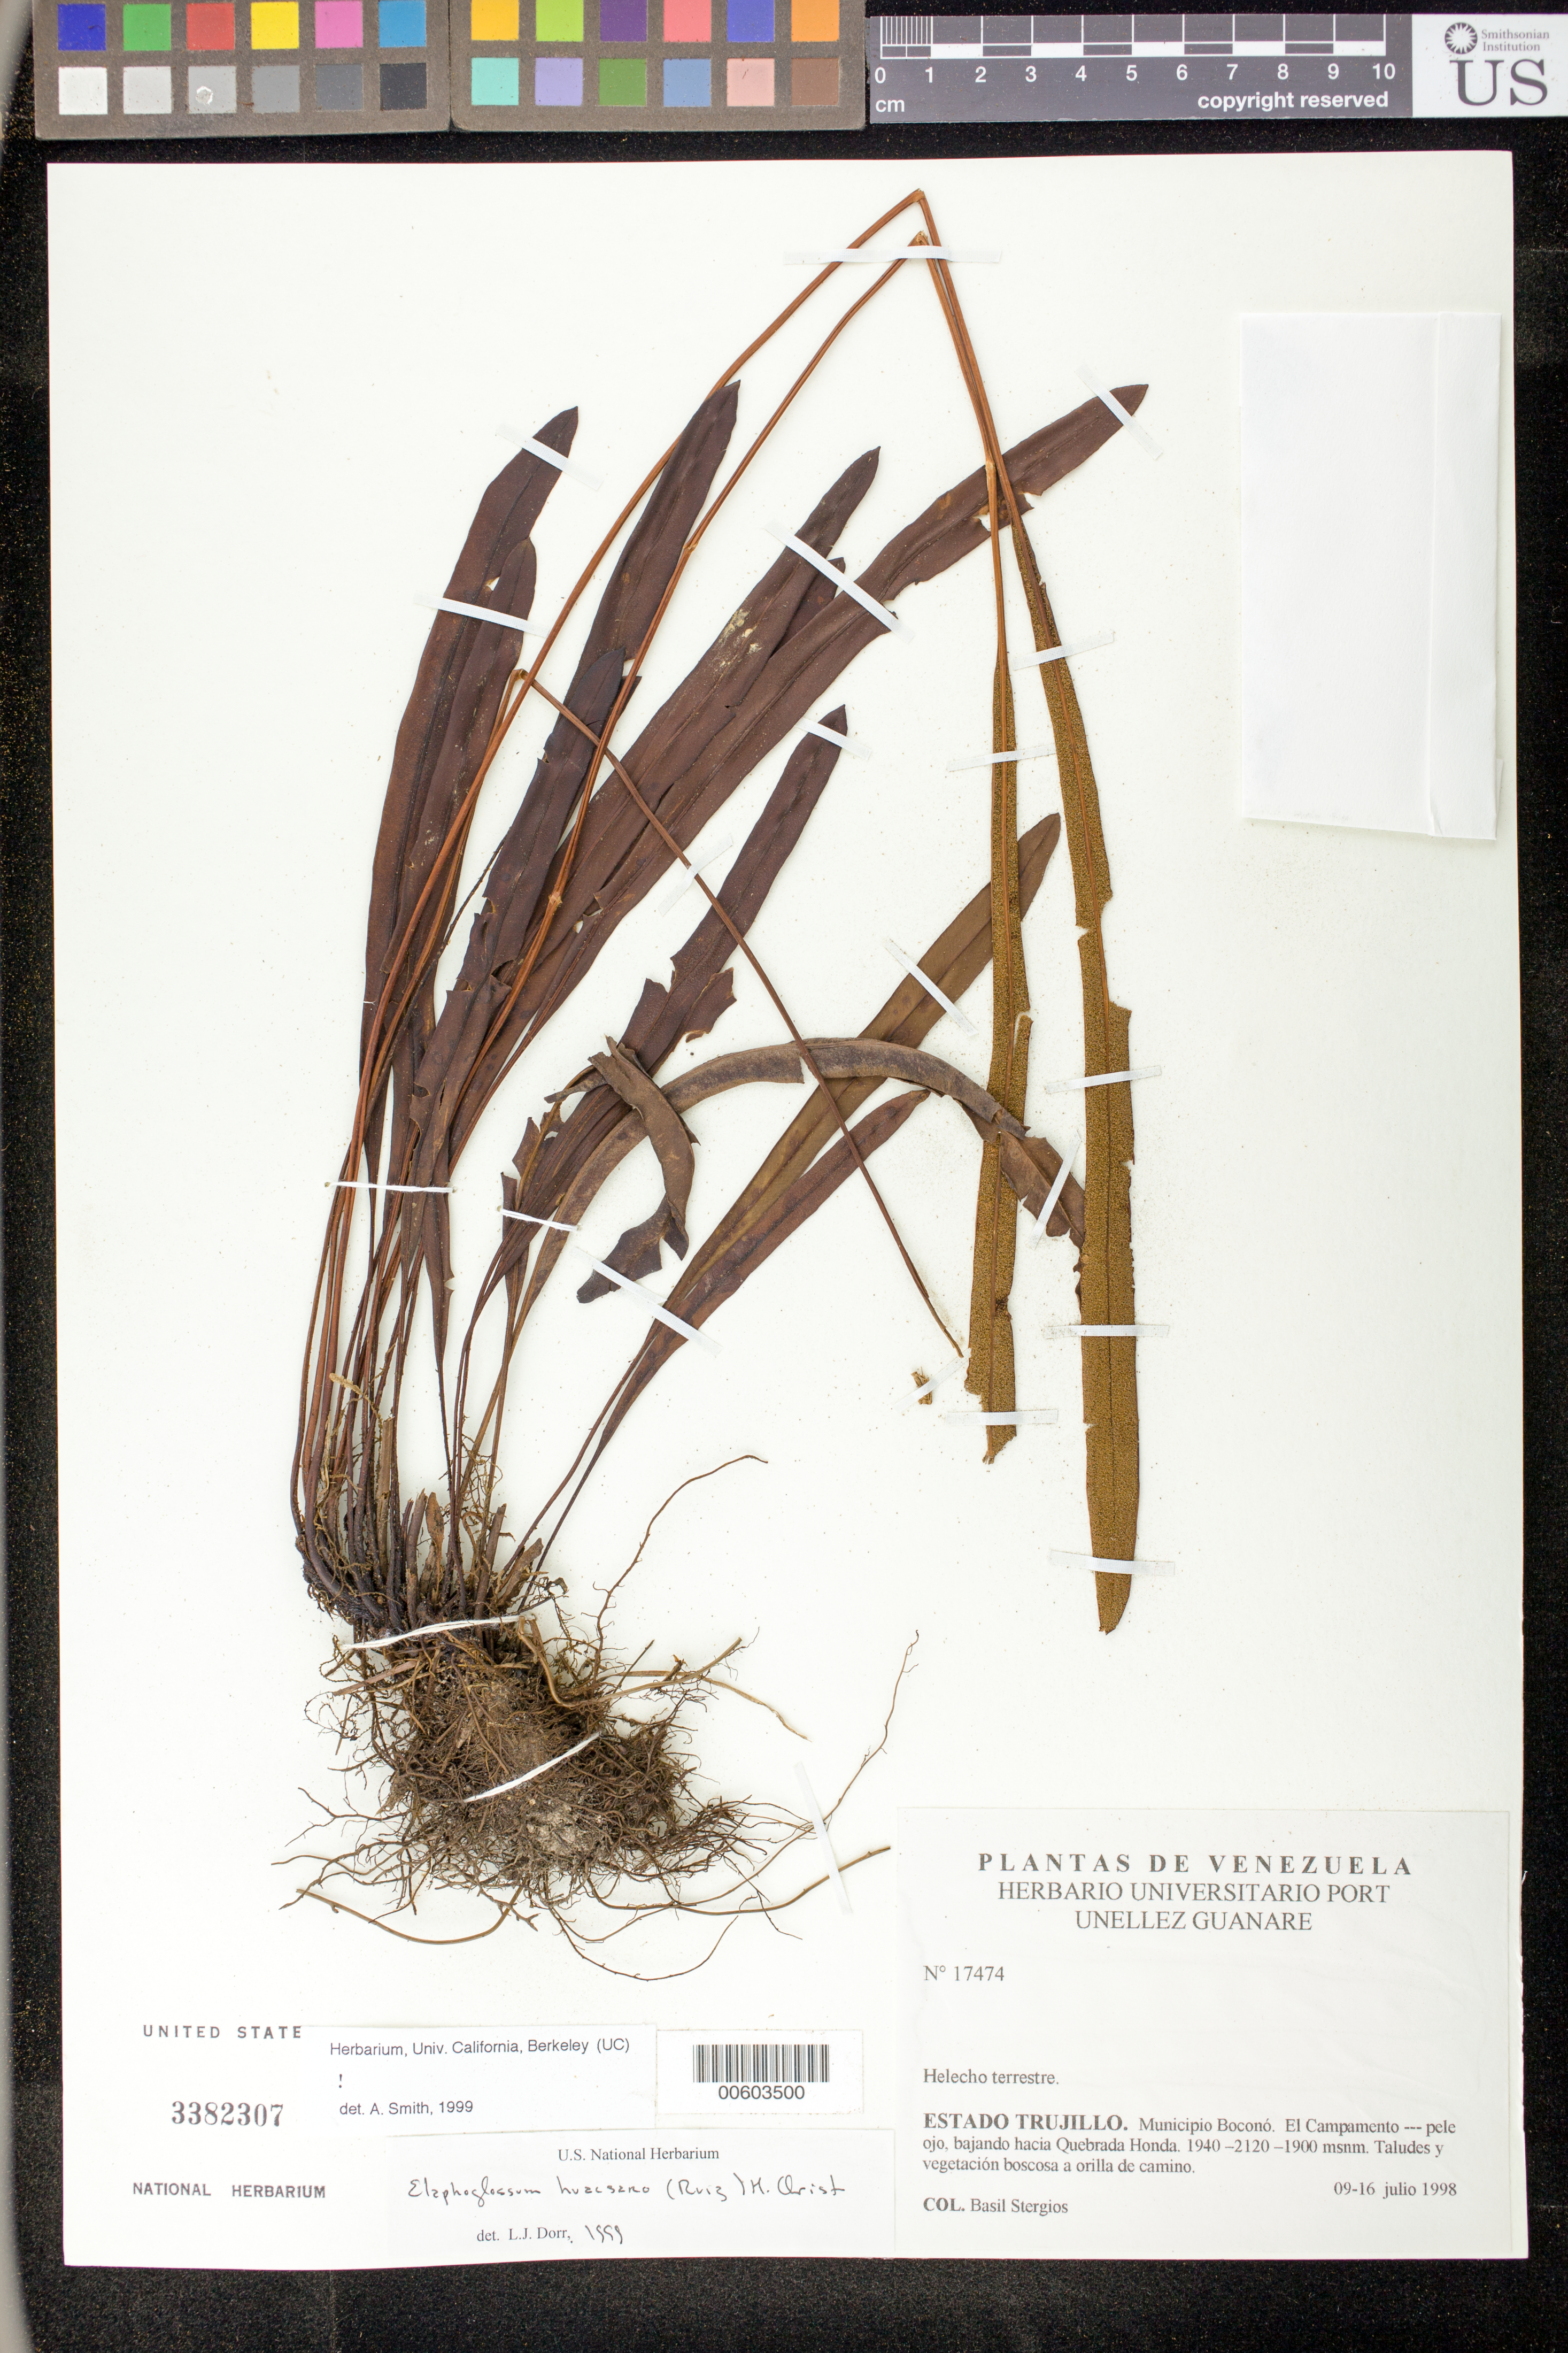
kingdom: Plantae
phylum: Tracheophyta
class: Polypodiopsida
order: Polypodiales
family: Dryopteridaceae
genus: Elaphoglossum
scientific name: Elaphoglossum huacsaro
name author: (Ruiz) Christ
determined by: Dorr, L. J.; Smith, A.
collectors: B. G. Stergios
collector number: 17474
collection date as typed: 09 Jul 1998 to 16 Jul 1998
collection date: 1998-07-09/1998-07-16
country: Venezuela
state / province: Trujillo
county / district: Boconó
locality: El Campamento-pele ojo, bajando hacia Quebrada Honda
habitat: Taludes y vegetación boscosa a orilla de camino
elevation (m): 1900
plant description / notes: PORT, US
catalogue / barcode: US 3382307